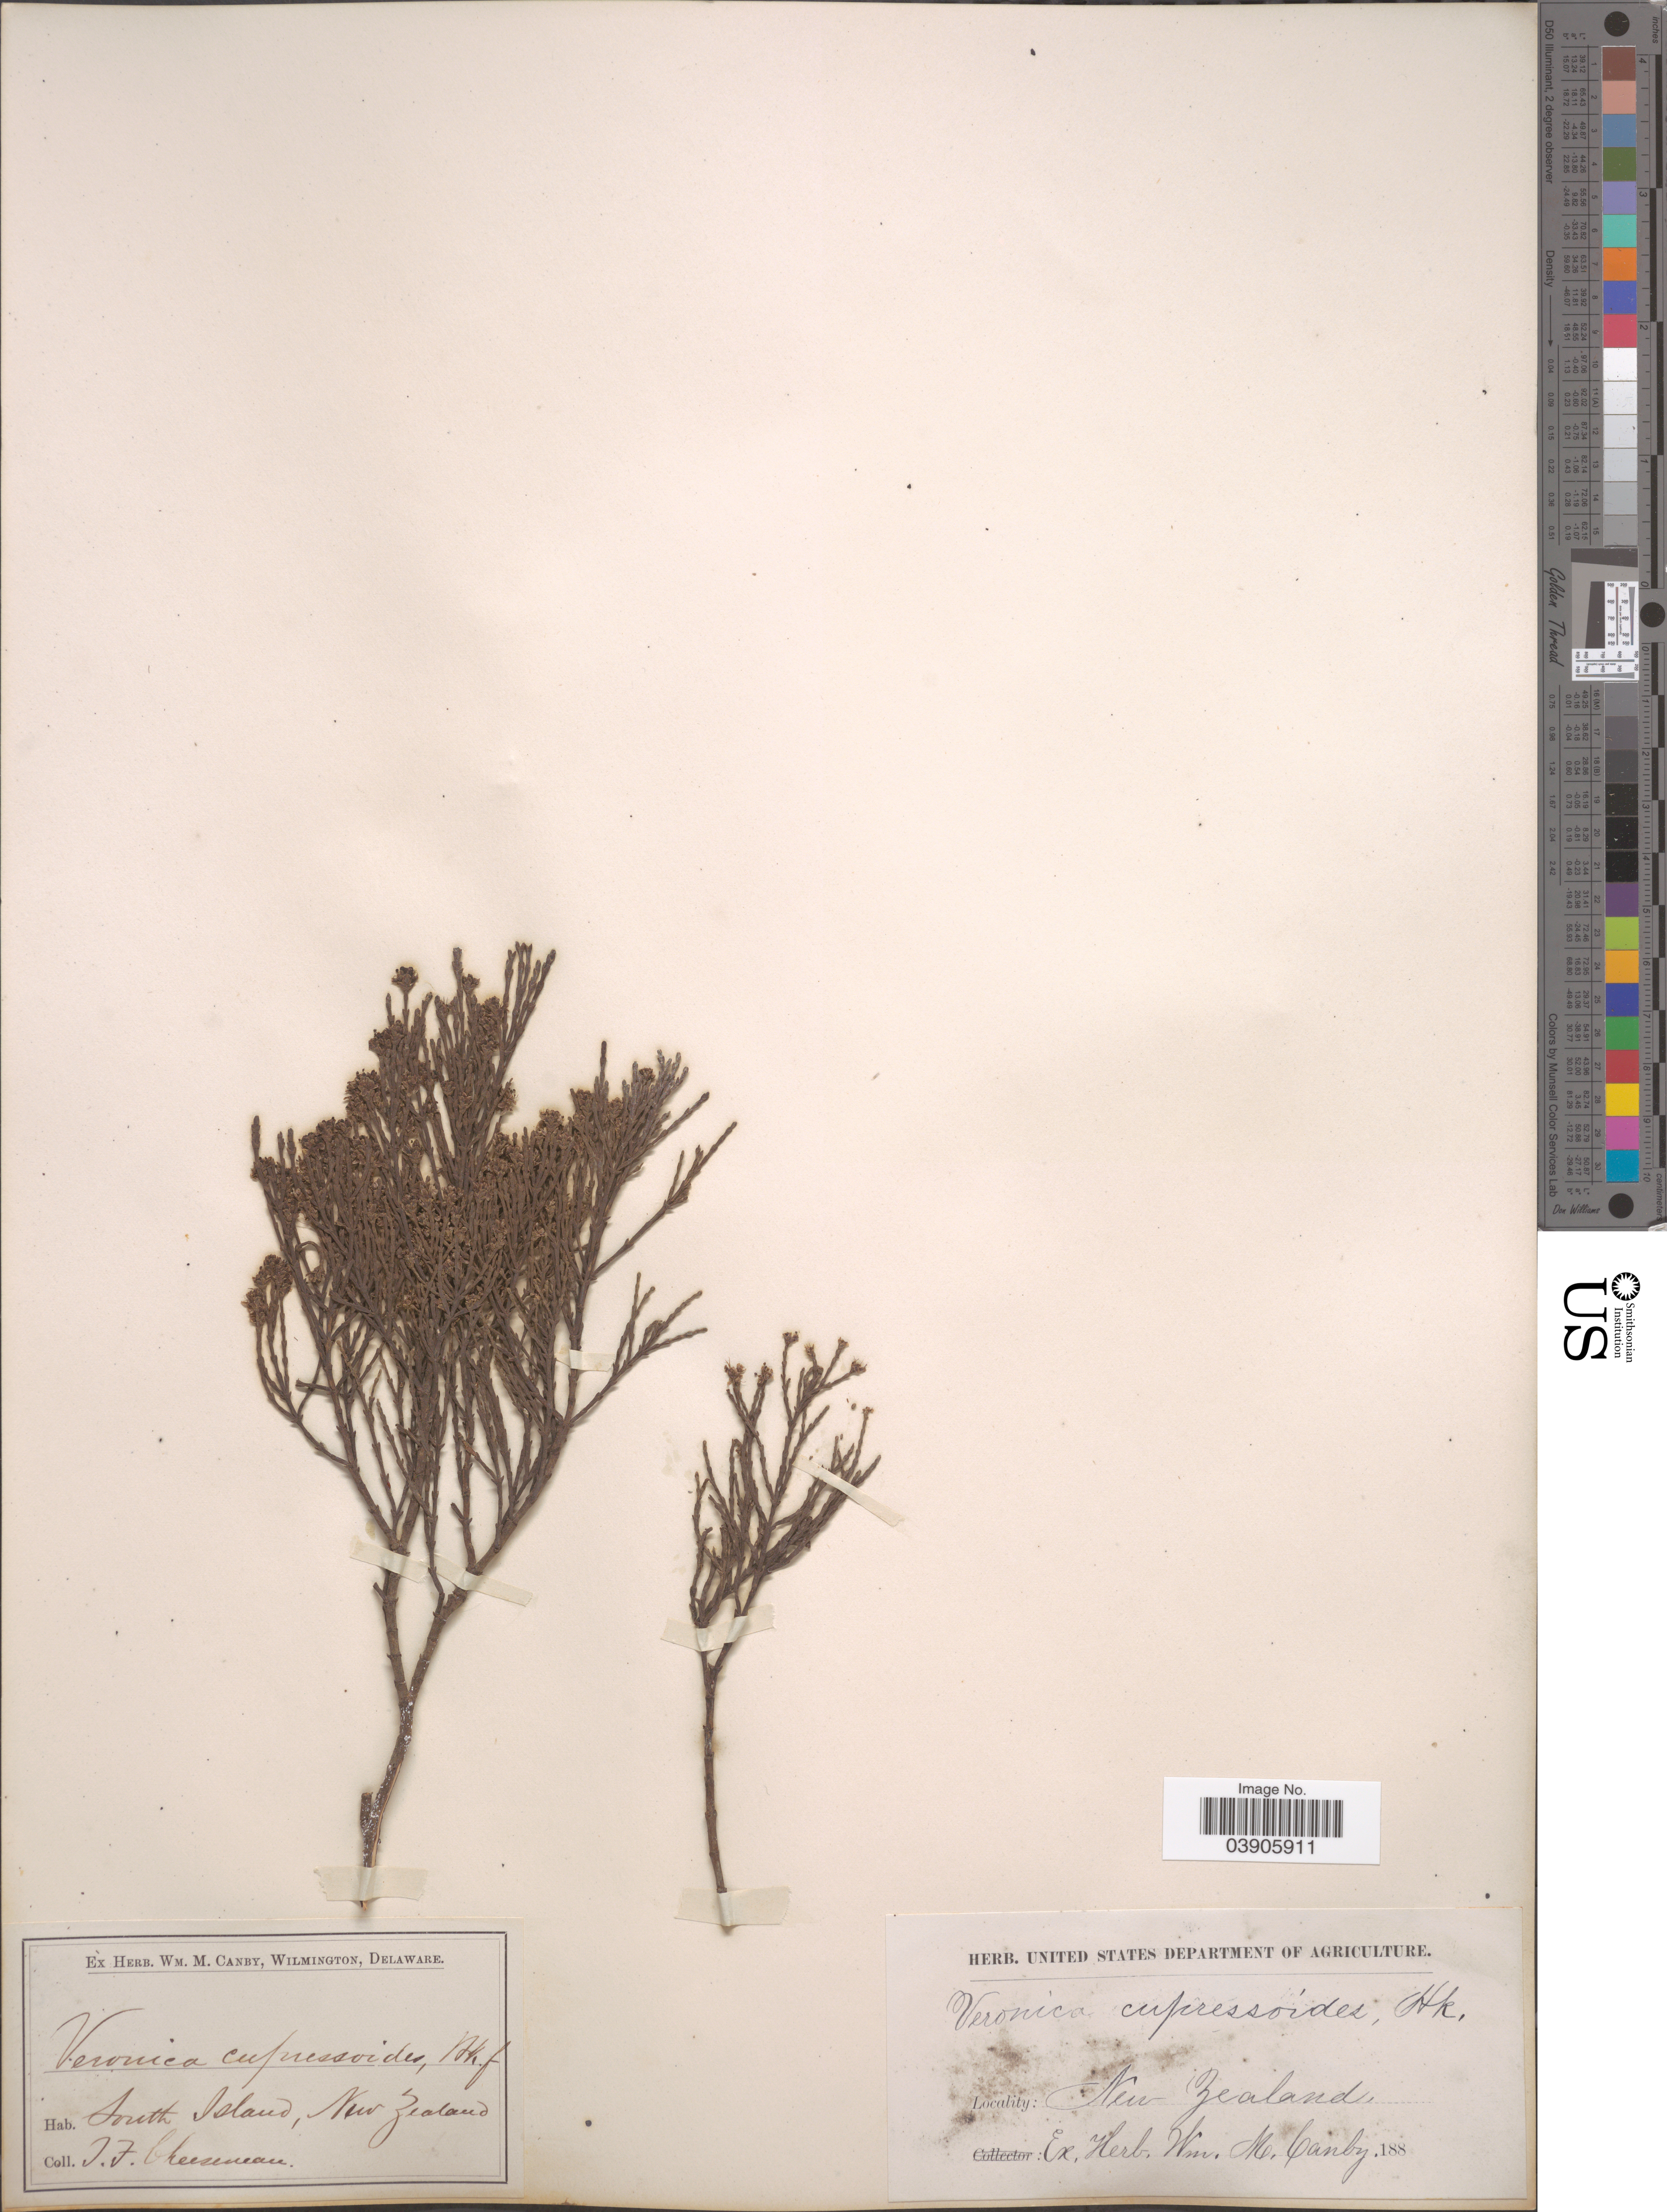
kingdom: Plantae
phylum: Tracheophyta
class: Magnoliopsida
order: Lamiales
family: Plantaginaceae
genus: Hebe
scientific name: Hebe cupressoides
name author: (Hook. f.) Andersen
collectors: T. F. Cheeseman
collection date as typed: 188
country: New Zealand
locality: South Island.